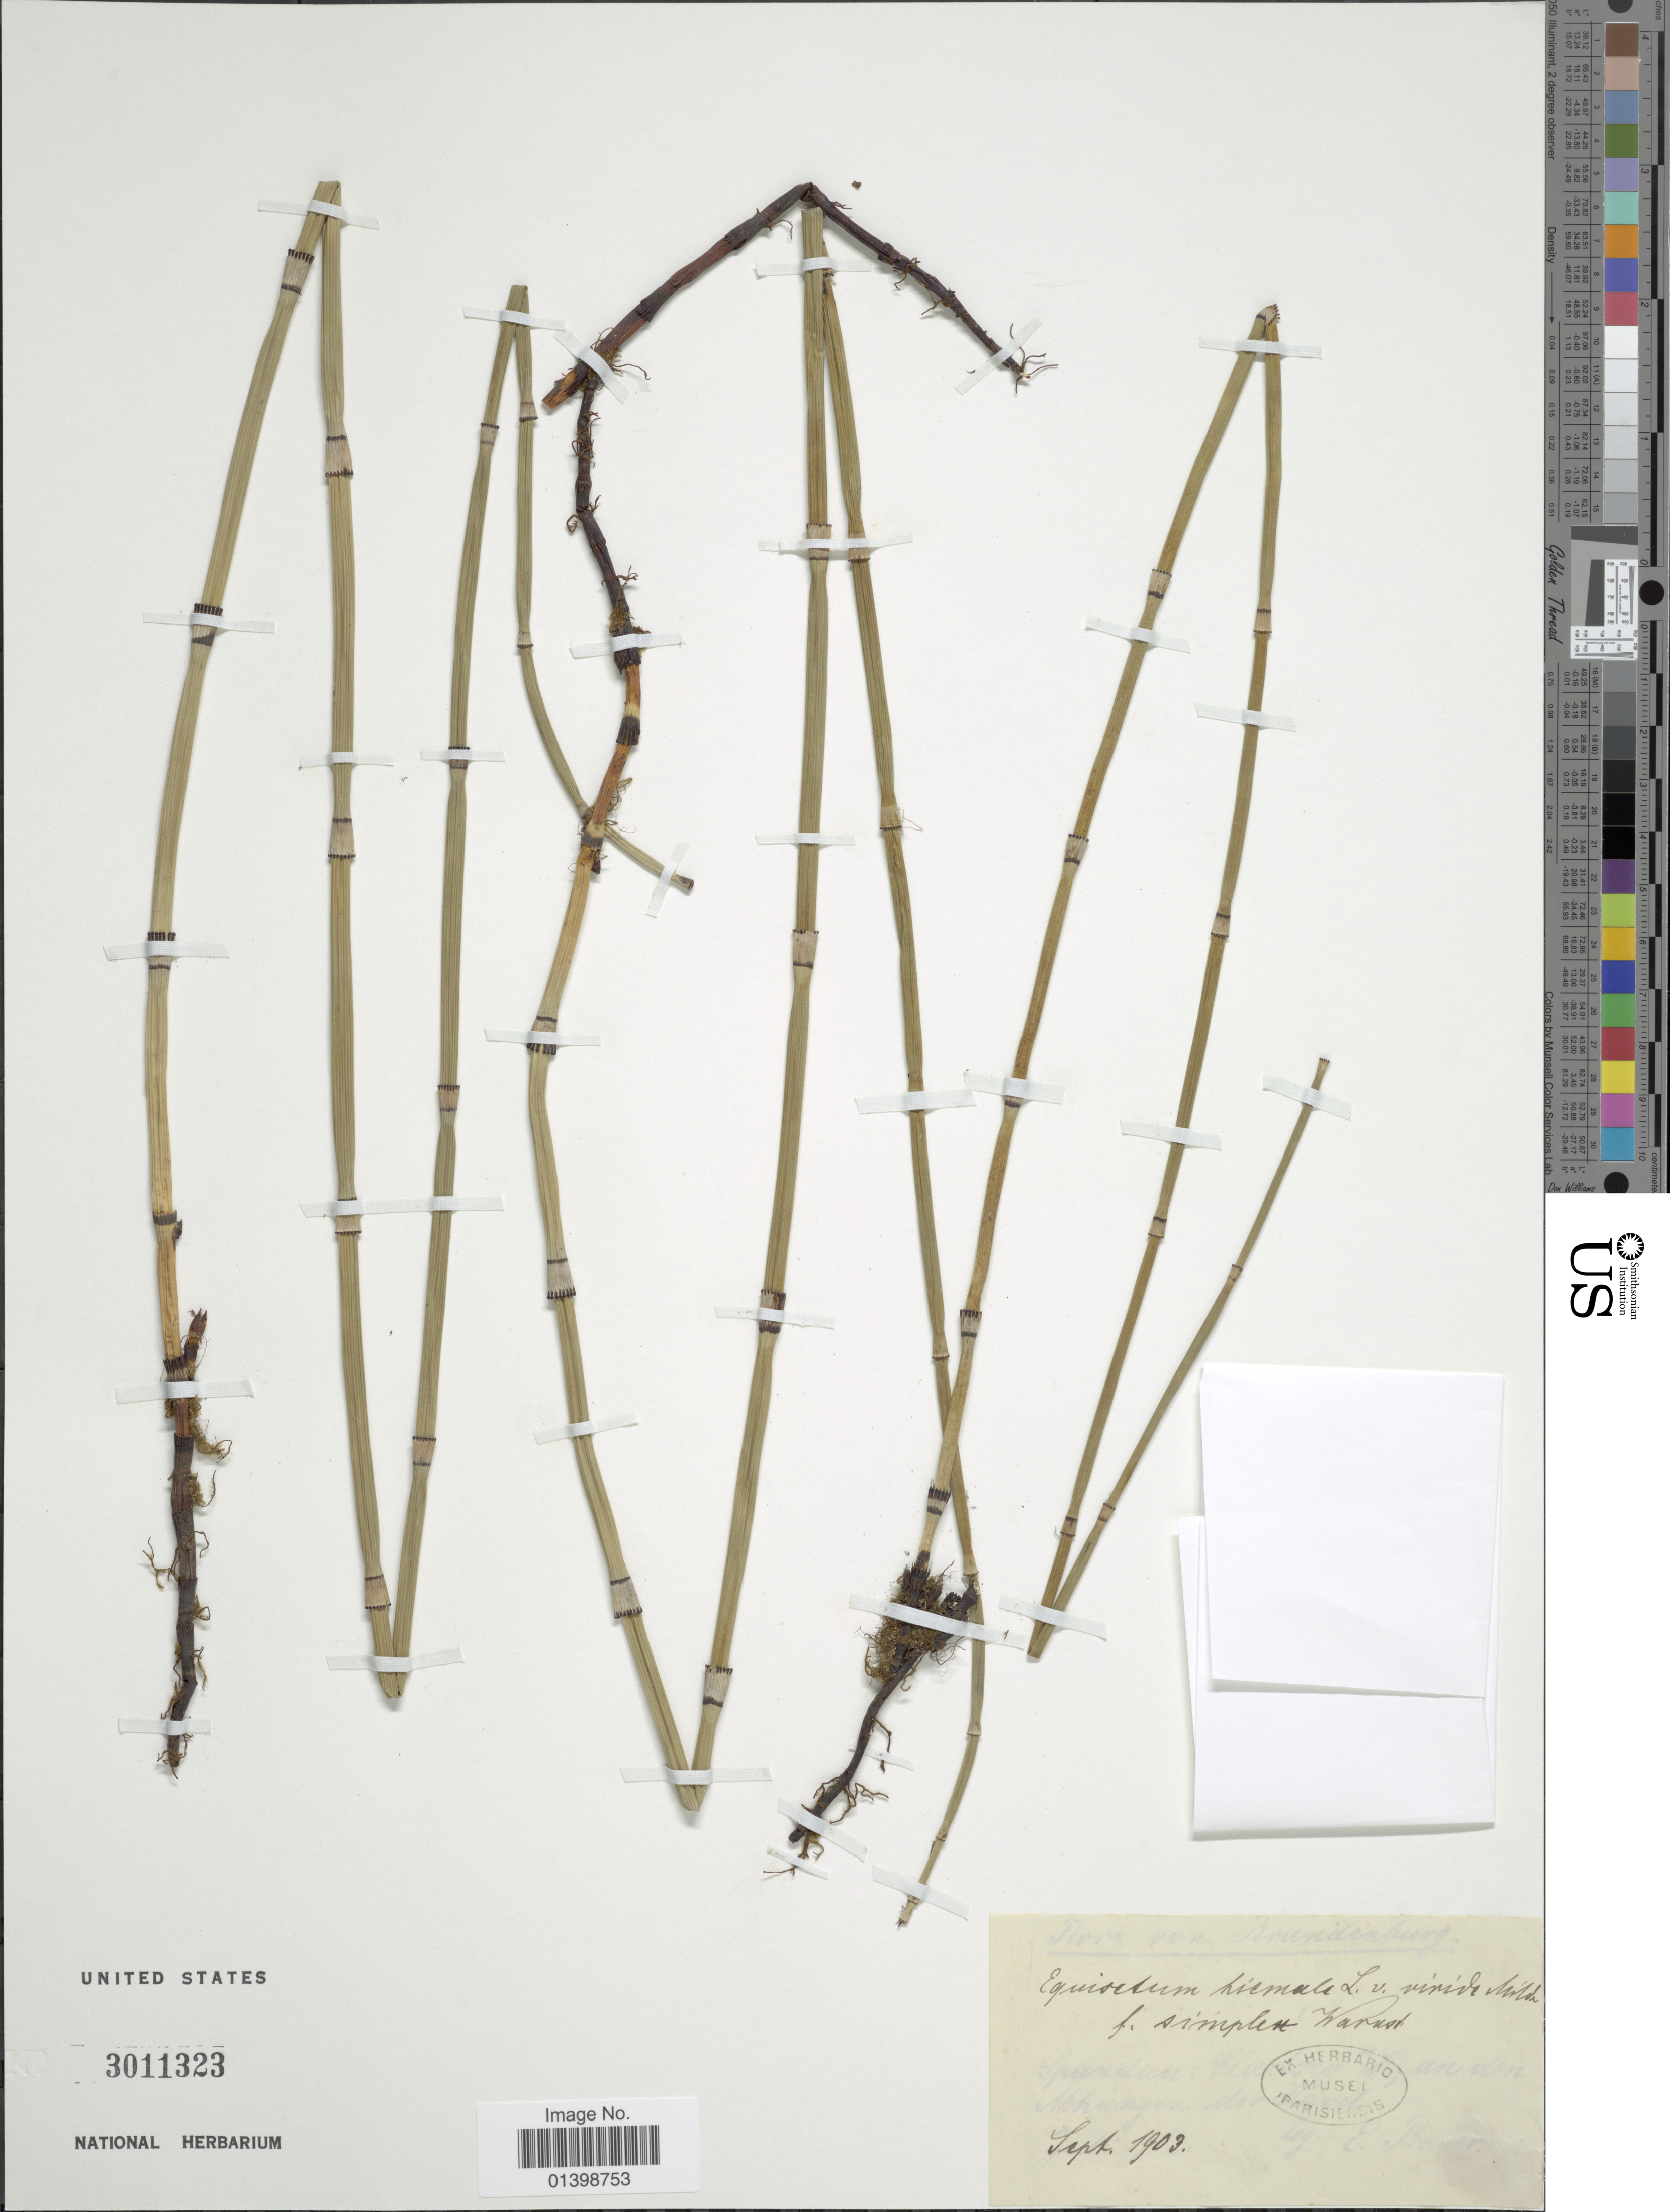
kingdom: Plantae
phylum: Tracheophyta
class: Polypodiopsida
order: Equisetales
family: Equisetaceae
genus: Equisetum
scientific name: Equisetum x litorale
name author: Kuhlw.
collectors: E. Prager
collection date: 1903-09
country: Germany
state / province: Brandenburg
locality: Spandan: [illegible text] an den Abhangen der [illegible text]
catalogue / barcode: US 3011323